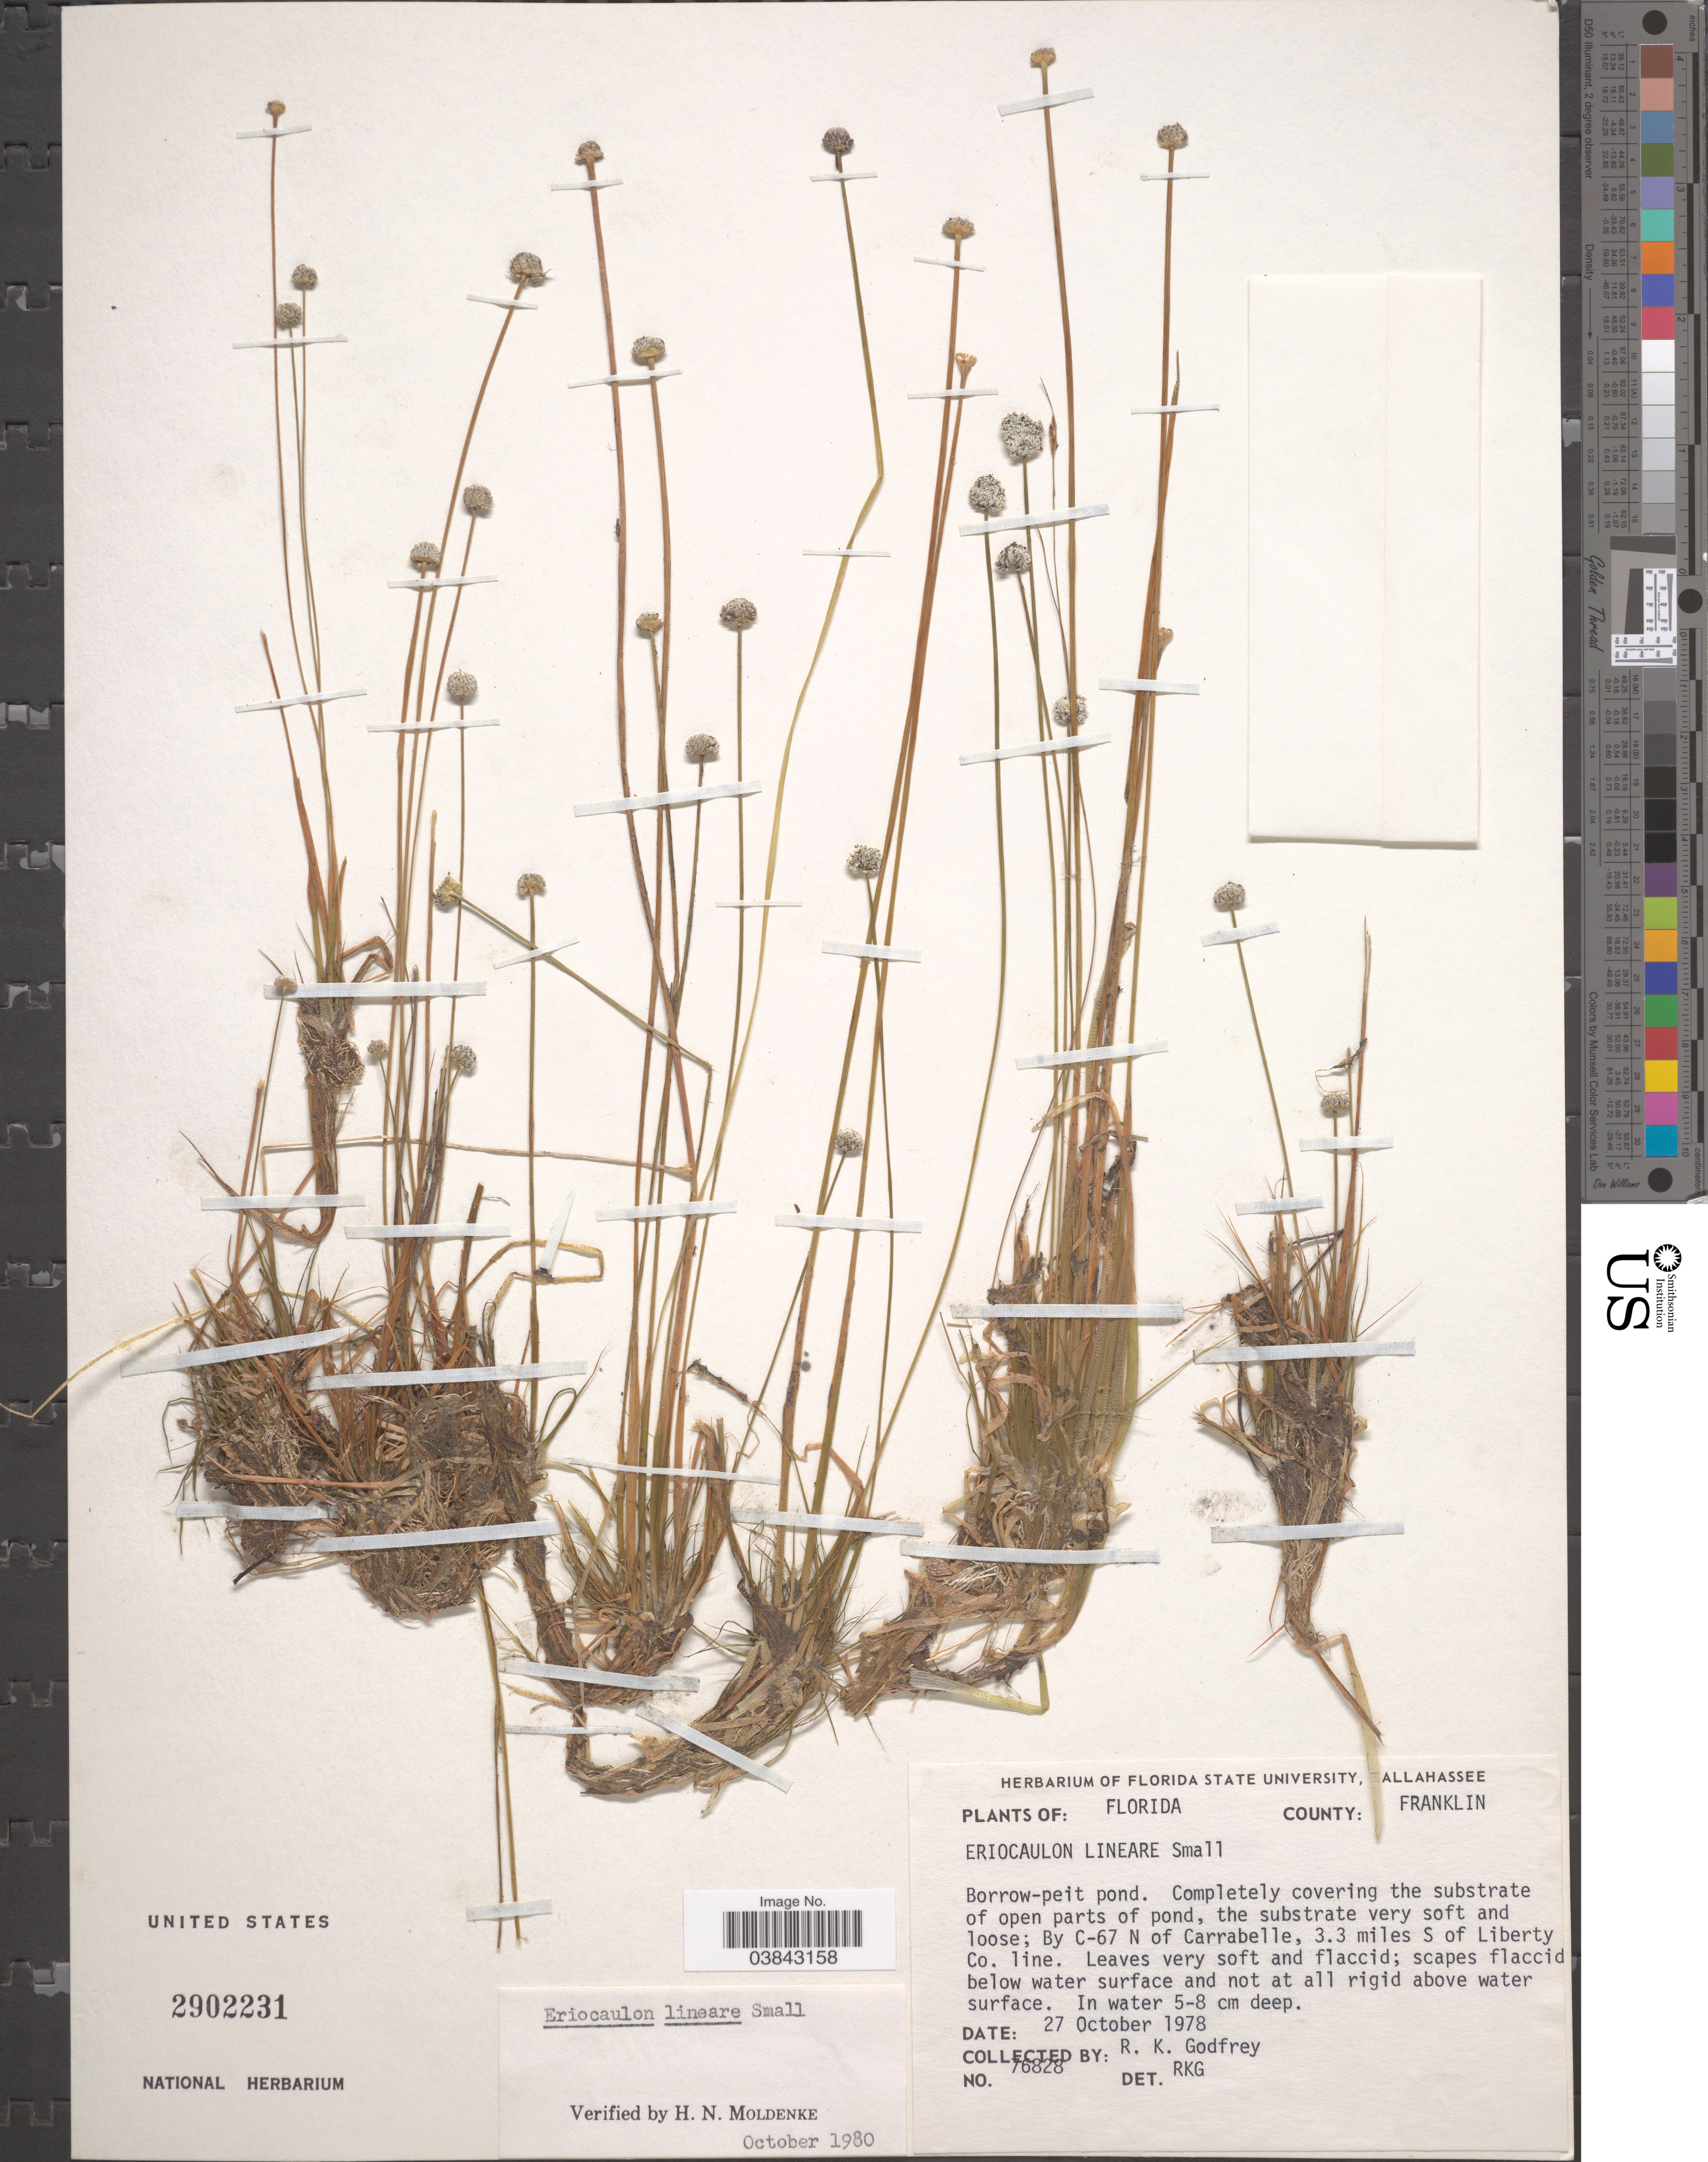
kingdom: Plantae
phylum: Tracheophyta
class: Liliopsida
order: Poales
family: Eriocaulaceae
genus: Eriocaulon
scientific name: Eriocaulon lineare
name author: Small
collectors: R. K. Godfrey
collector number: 76828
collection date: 1978-10-27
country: United States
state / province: Florida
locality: County: Franklin. By C-67 N of Carrabelle, 3.3 miles S of Liberty Co. line.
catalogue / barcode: US 2902231